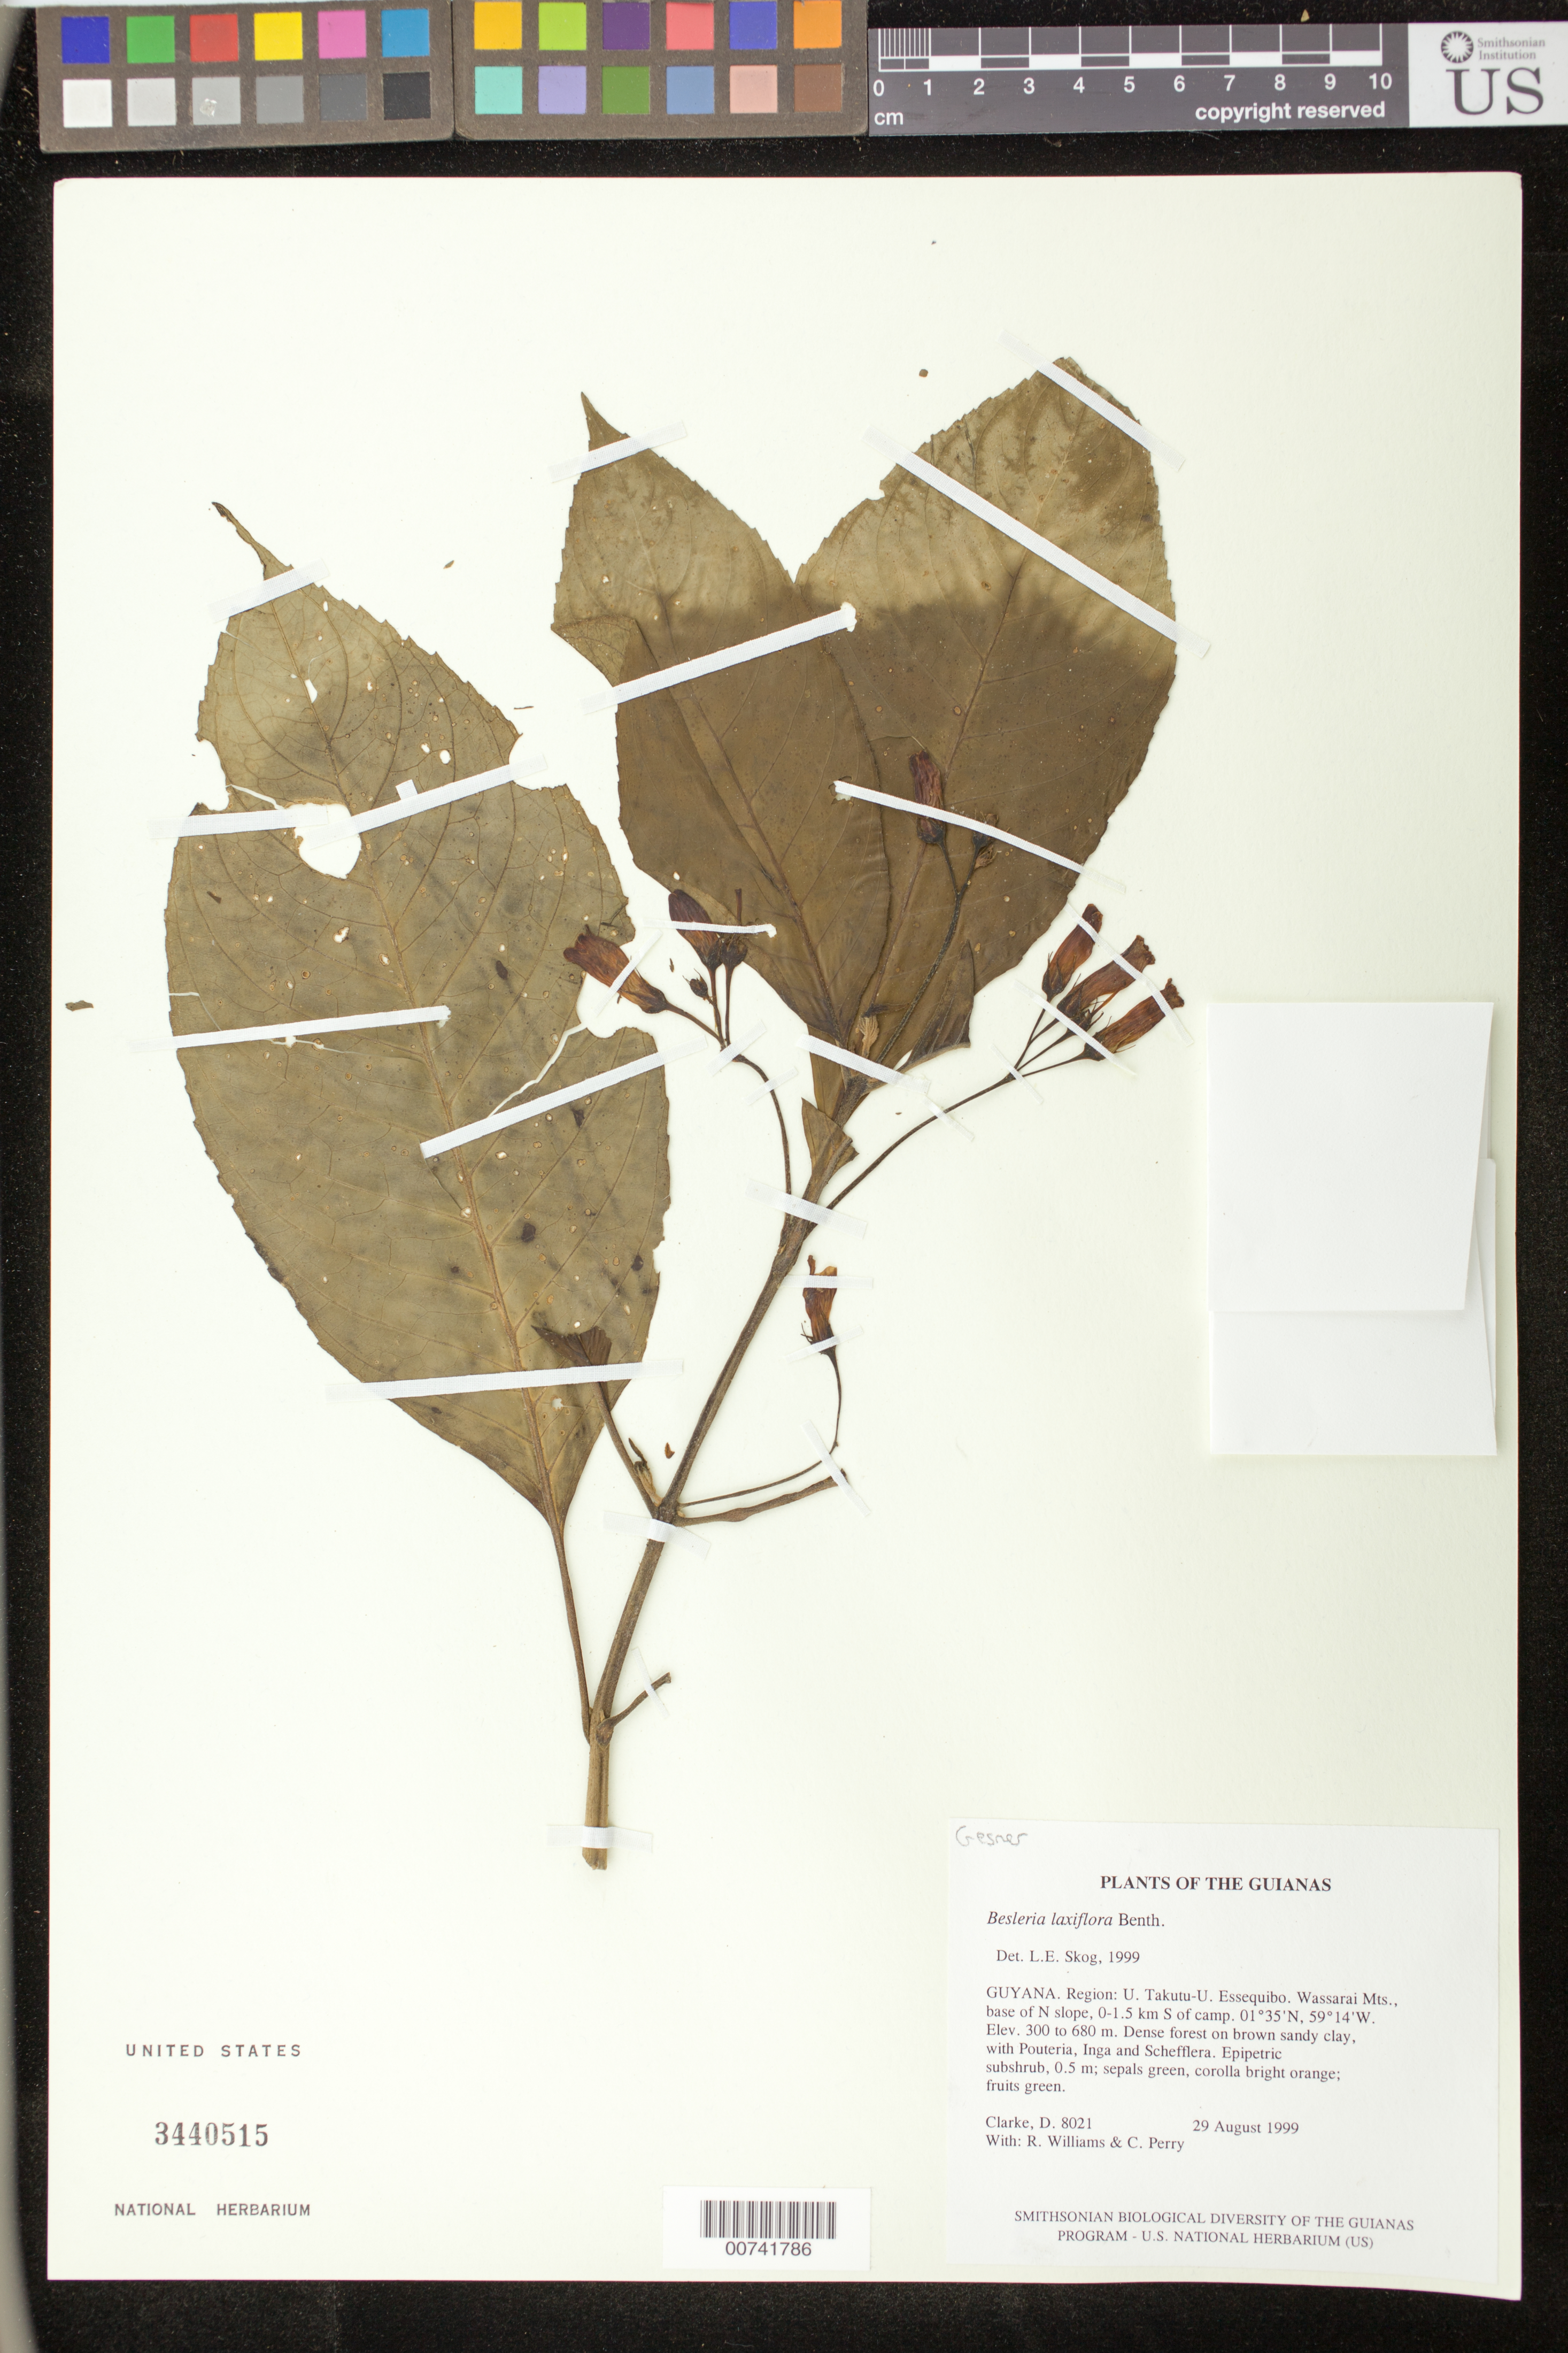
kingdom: Plantae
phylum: Tracheophyta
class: Magnoliopsida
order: Lamiales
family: Gesneriaceae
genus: Besleria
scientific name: Besleria laxiflora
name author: Benth.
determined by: Skog, Laurence E.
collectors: H. D. Clarke, R. Williams & C. Perry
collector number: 8021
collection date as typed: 29 August 1999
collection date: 1999-08-29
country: Guyana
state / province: U. Takutu-U. Essequibo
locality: Wassarai Mts., base of N slope, 0-1.5 km S of camp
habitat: Dense forest on brown sandy clay, with Pouteria, Inga and Schefflera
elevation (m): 300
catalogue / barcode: US 3440515